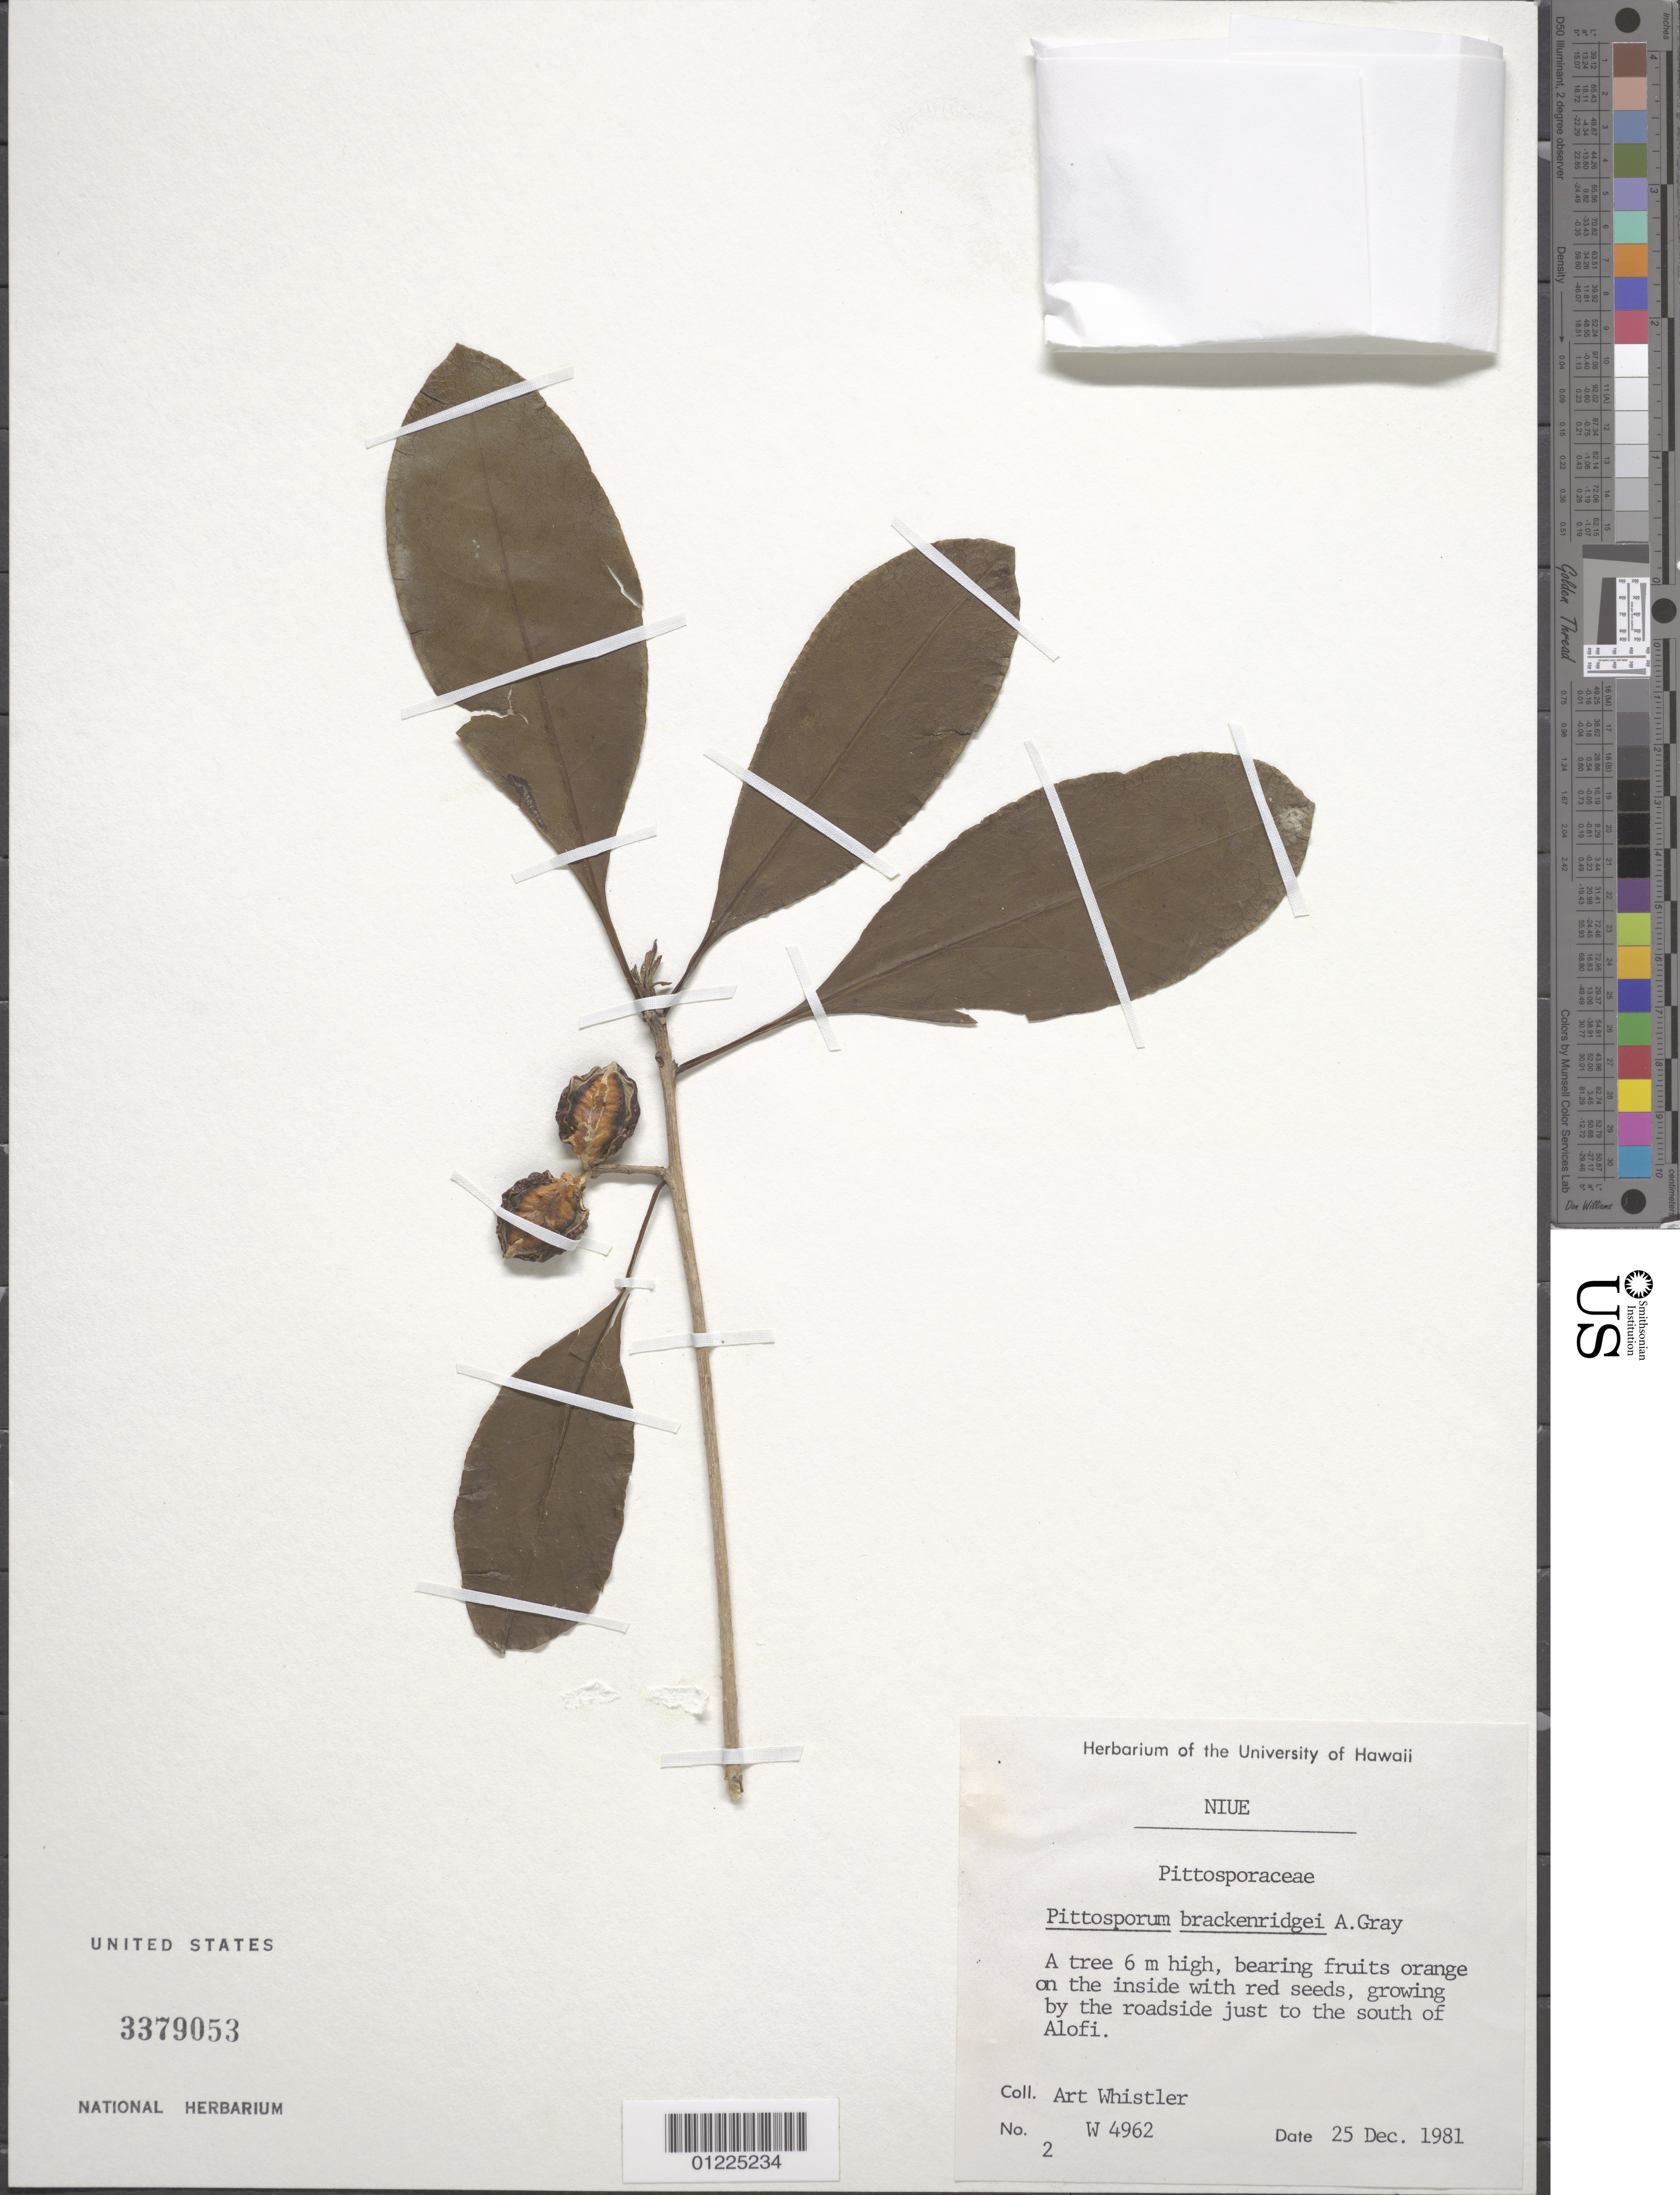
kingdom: Plantae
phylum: Tracheophyta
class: Magnoliopsida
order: Apiales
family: Pittosporaceae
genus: Pittosporum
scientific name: Pittosporum brackenridgei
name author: A. Gray in Wilkes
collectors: A. Whistler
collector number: W4962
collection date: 1981-12-25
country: United States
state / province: Hawaii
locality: Roadside to the S of Alofi.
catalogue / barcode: US 3379053